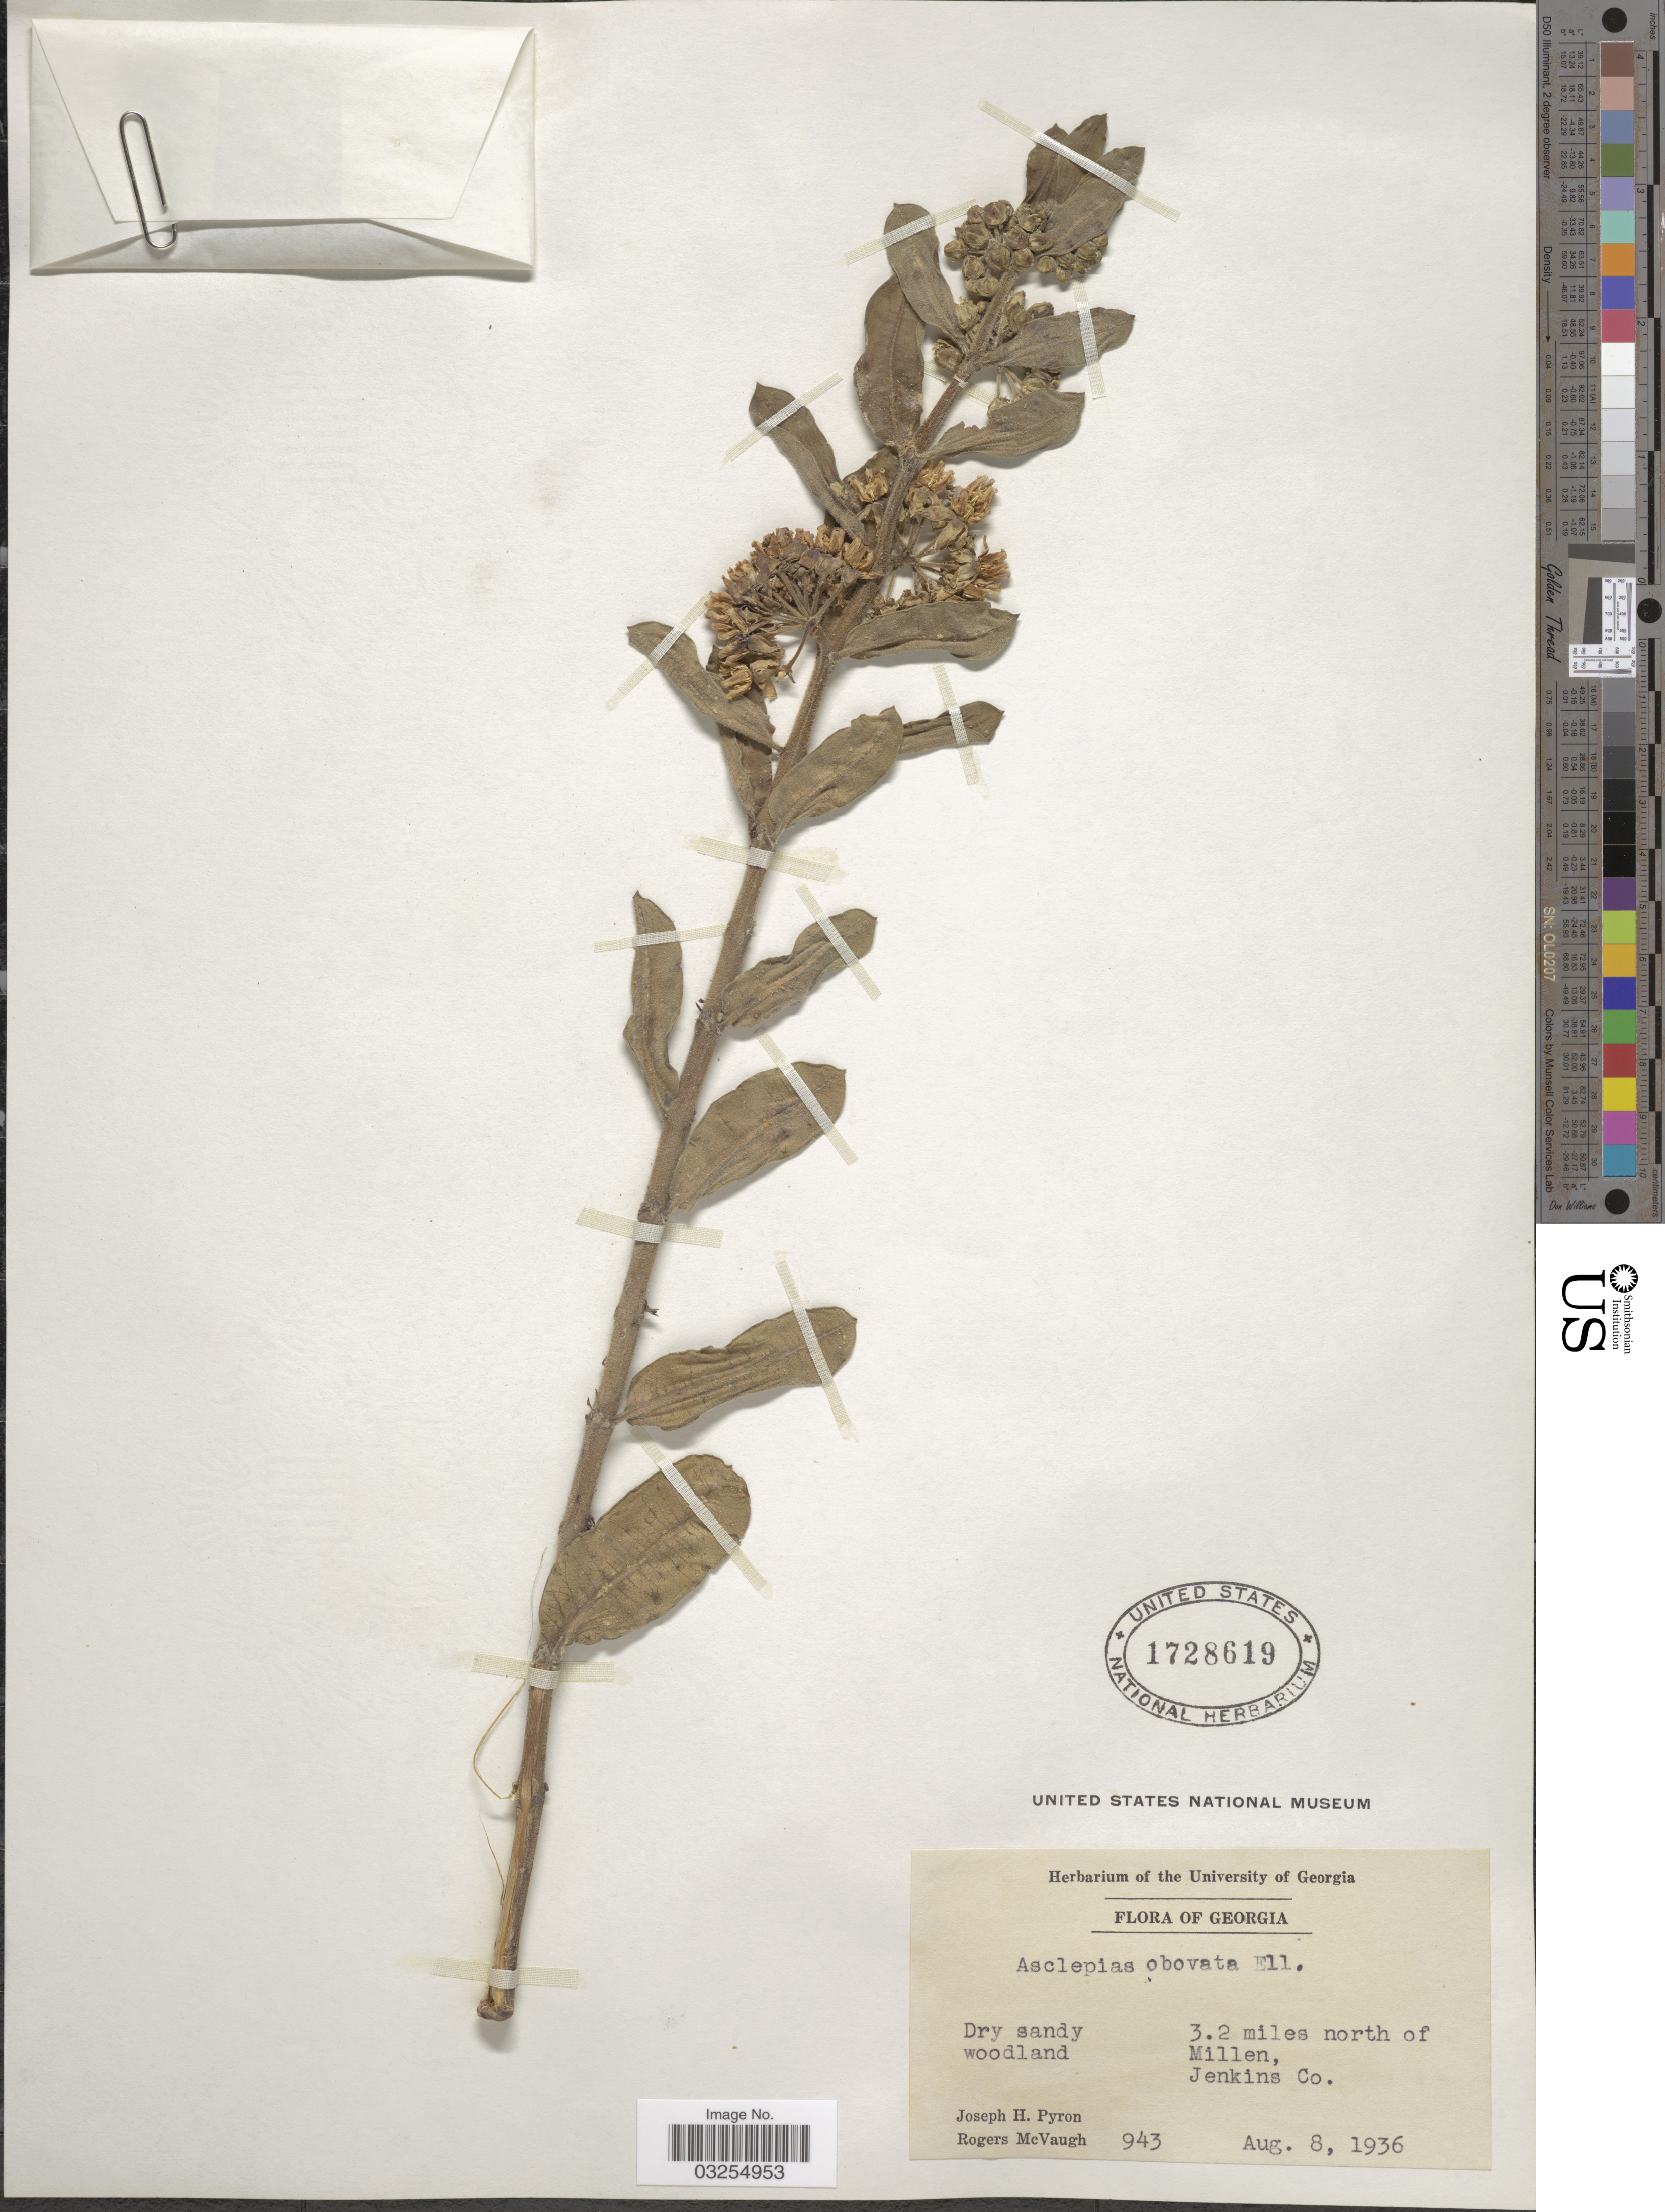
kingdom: Plantae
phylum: Tracheophyta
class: Magnoliopsida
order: Gentianales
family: Apocynaceae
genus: Asclepias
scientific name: Asclepias obovata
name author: Elliott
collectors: J. H. Pyron & R. McVaugh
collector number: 943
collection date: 1936-08-08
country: United States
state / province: Georgia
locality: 3.2 miles north of Millen, Jenkins Co.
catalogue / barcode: US 1728619